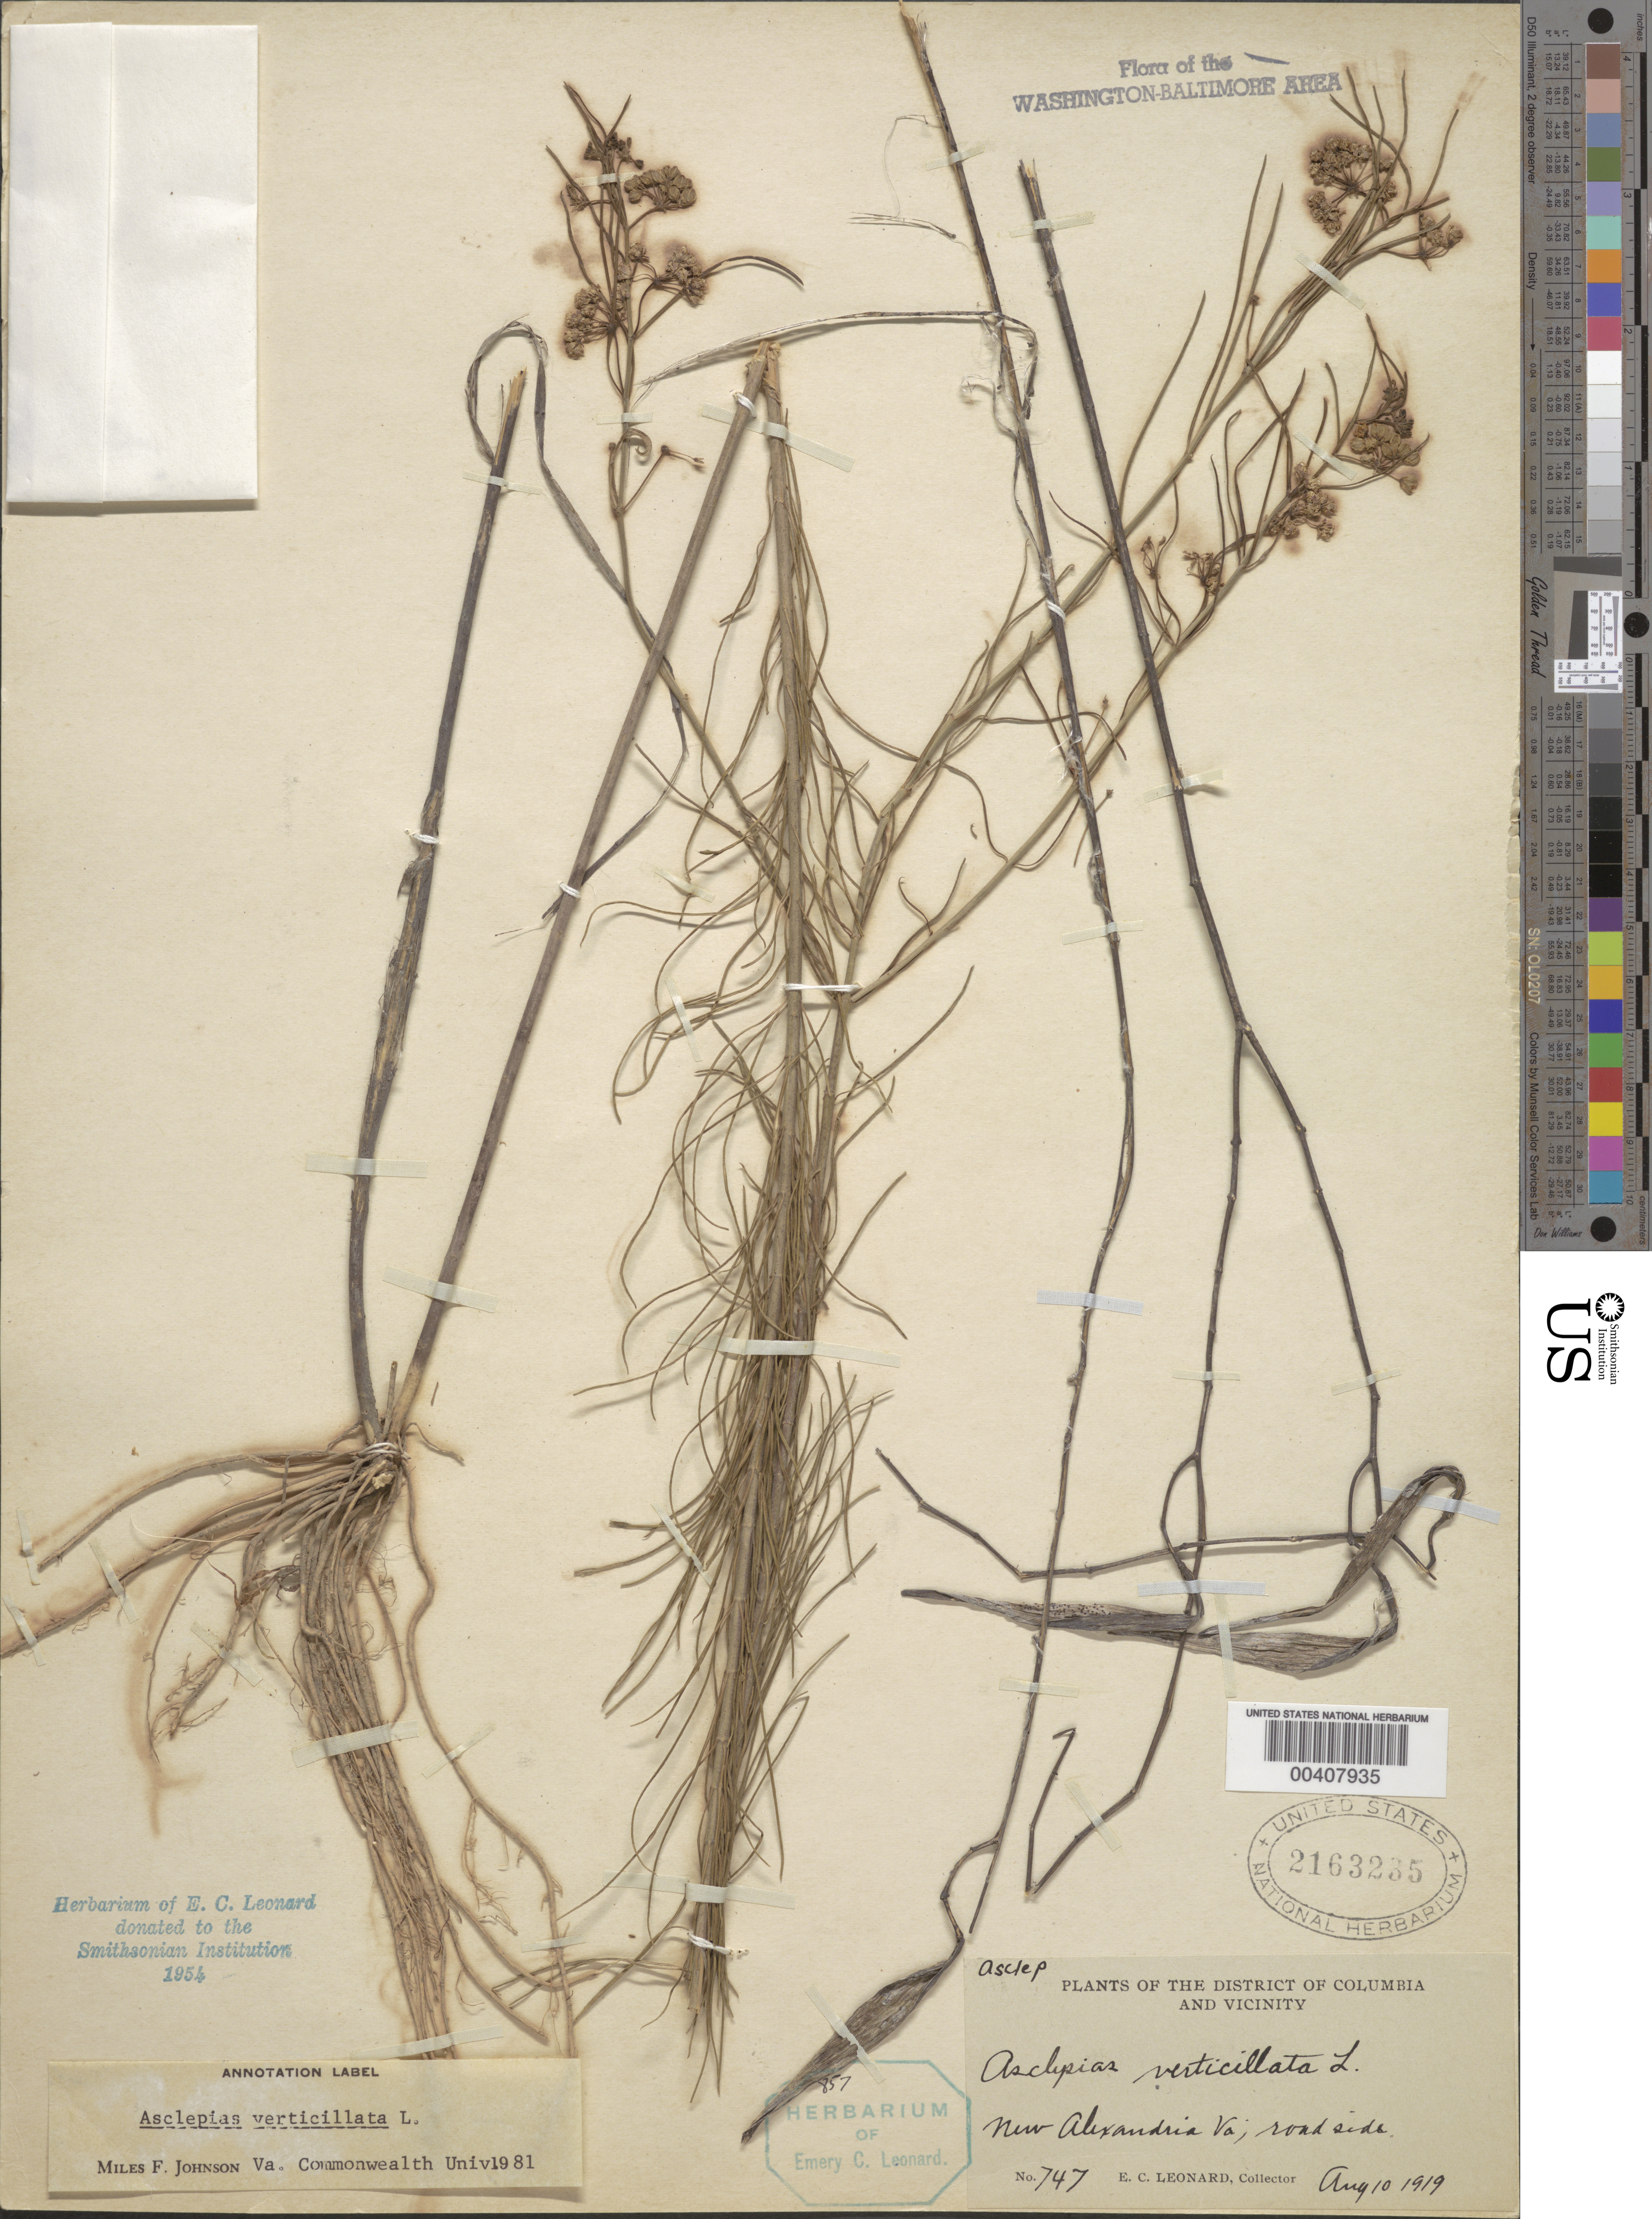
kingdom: Plantae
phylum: Tracheophyta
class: Magnoliopsida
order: Gentianales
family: Apocynaceae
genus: Asclepias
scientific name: Asclepias verticillata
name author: L.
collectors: E. C. Leonard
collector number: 747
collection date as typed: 10 Aug 1919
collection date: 1919-08-10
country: United States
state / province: Virginia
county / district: Fairfax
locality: New Alexandria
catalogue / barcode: US 2163235